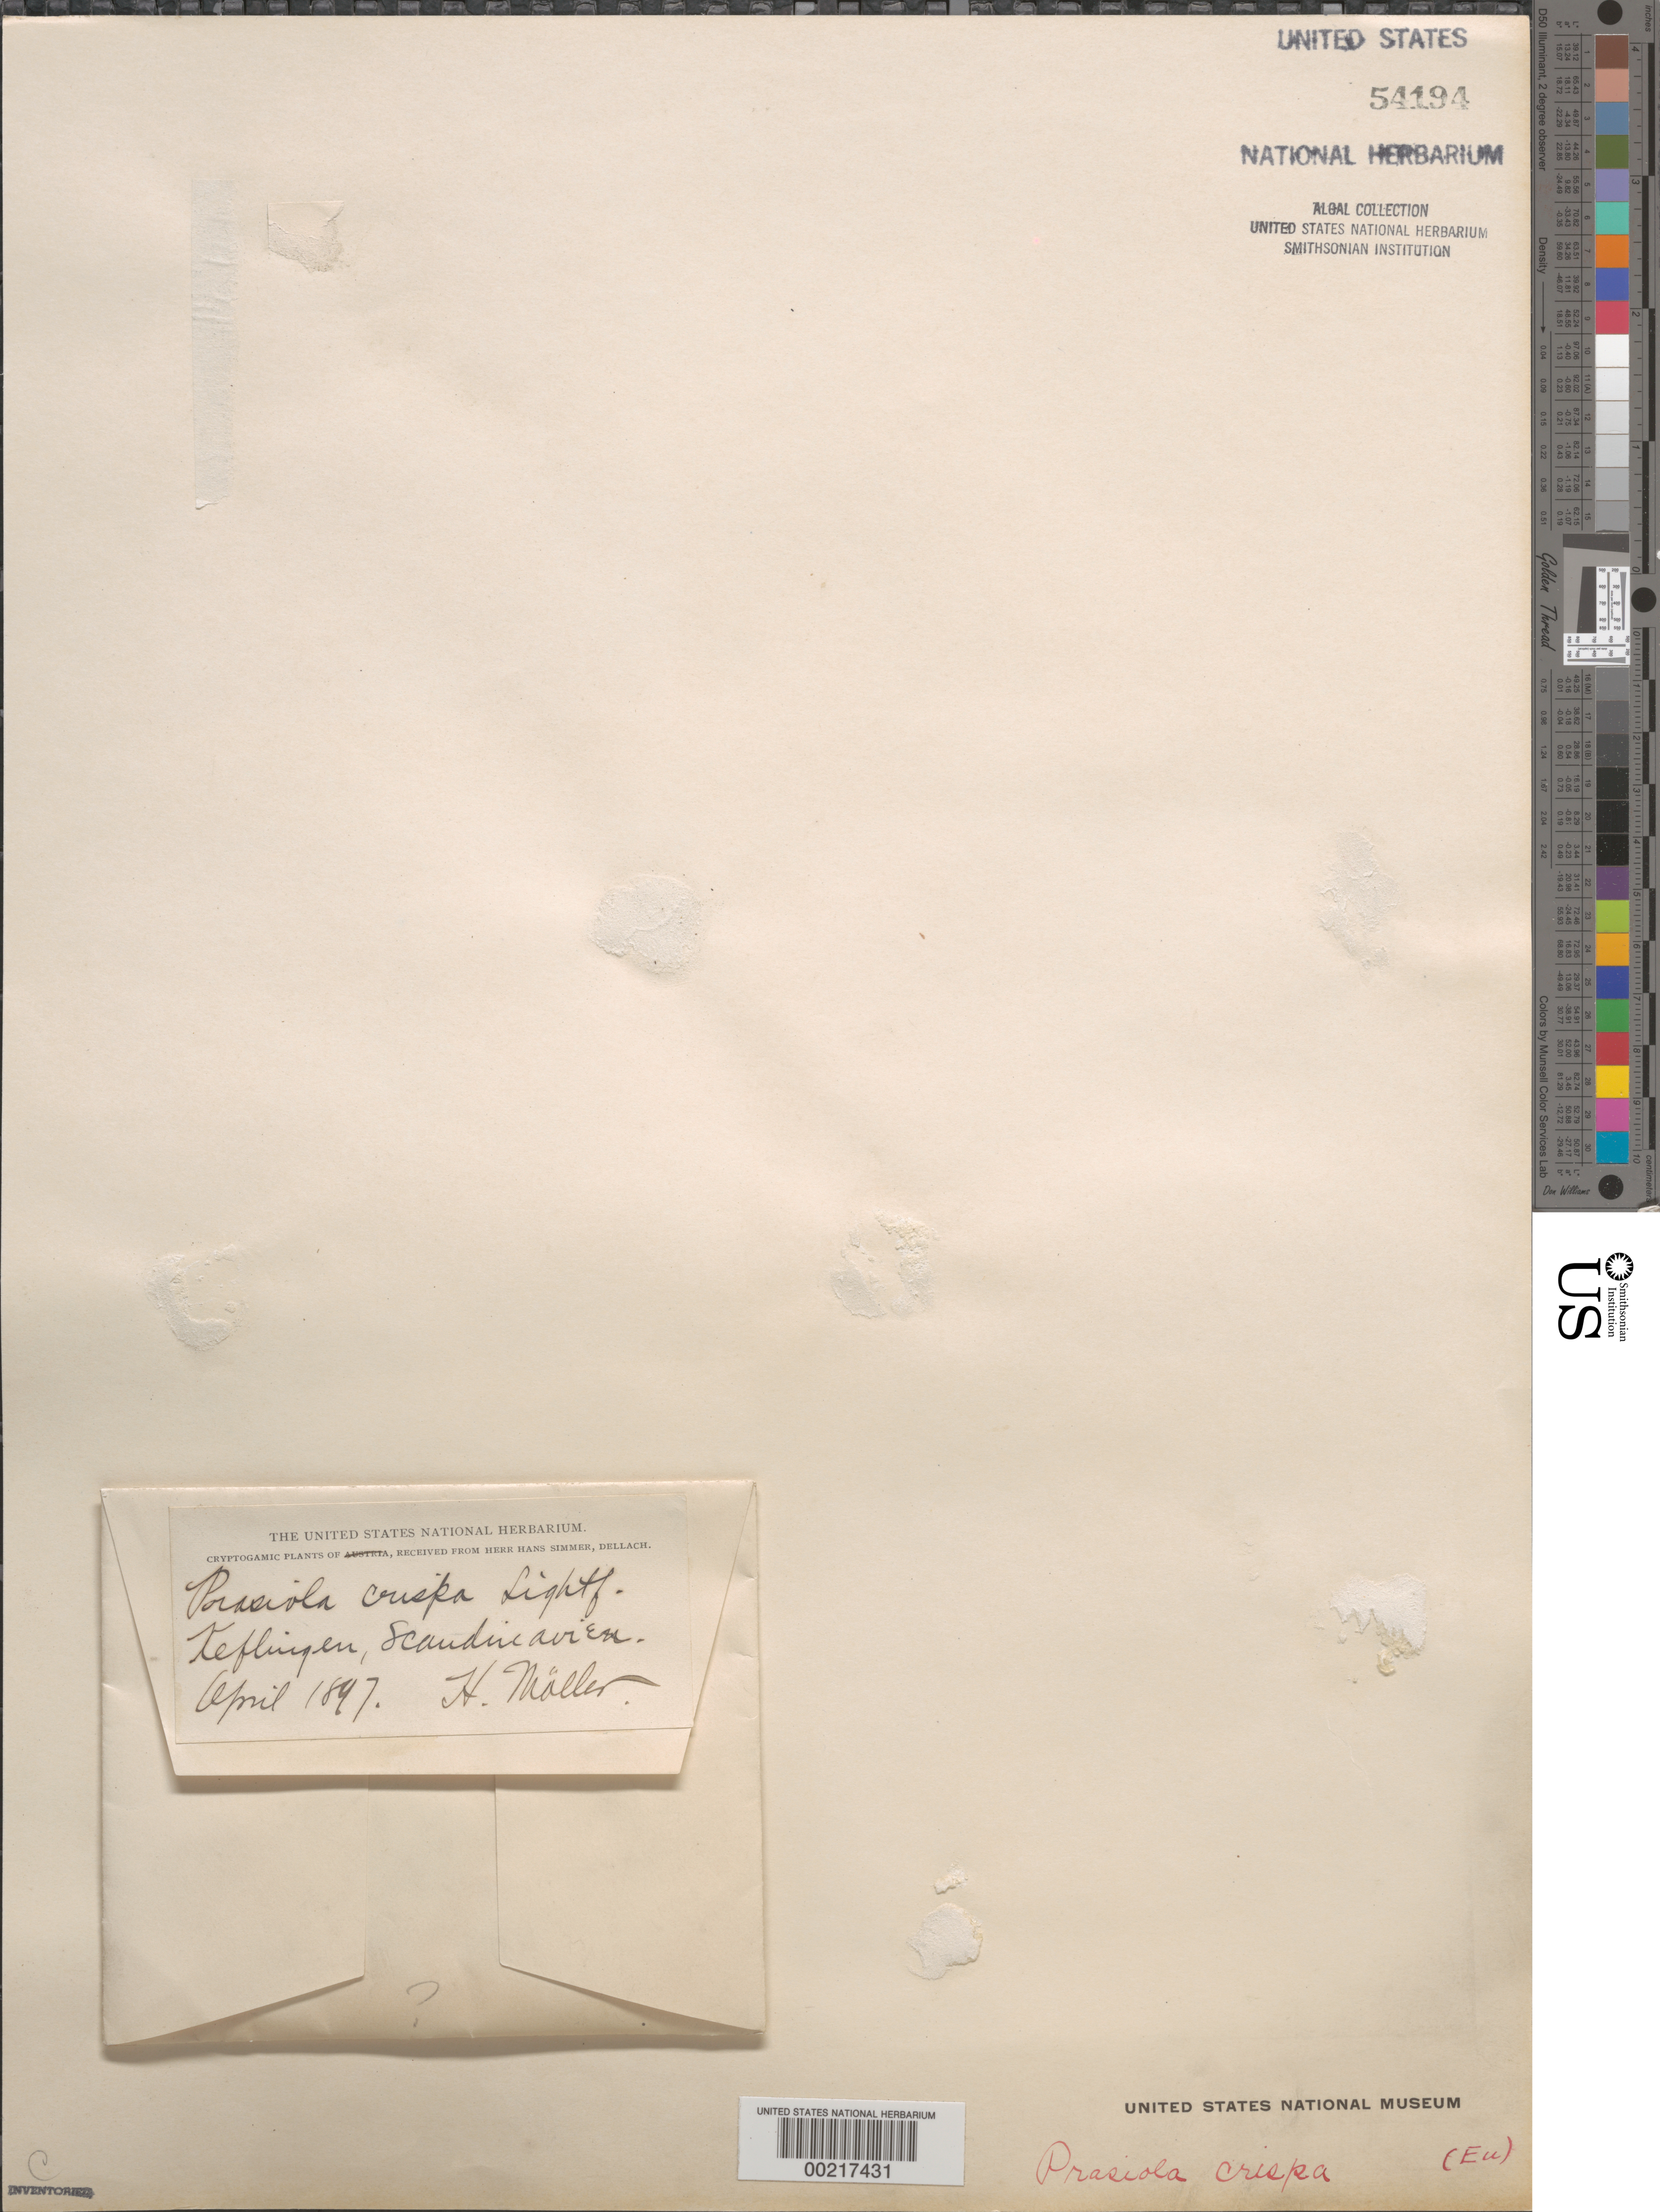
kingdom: Plantae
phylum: Chlorophyta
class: Trebouxiophyceae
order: Prasiolales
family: Prasiolaceae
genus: Prasiola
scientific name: Prasiola crispa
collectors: H. Moeller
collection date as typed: Apr 1897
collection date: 1897-04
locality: Scandinavia. Keflingen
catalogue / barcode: US 54194